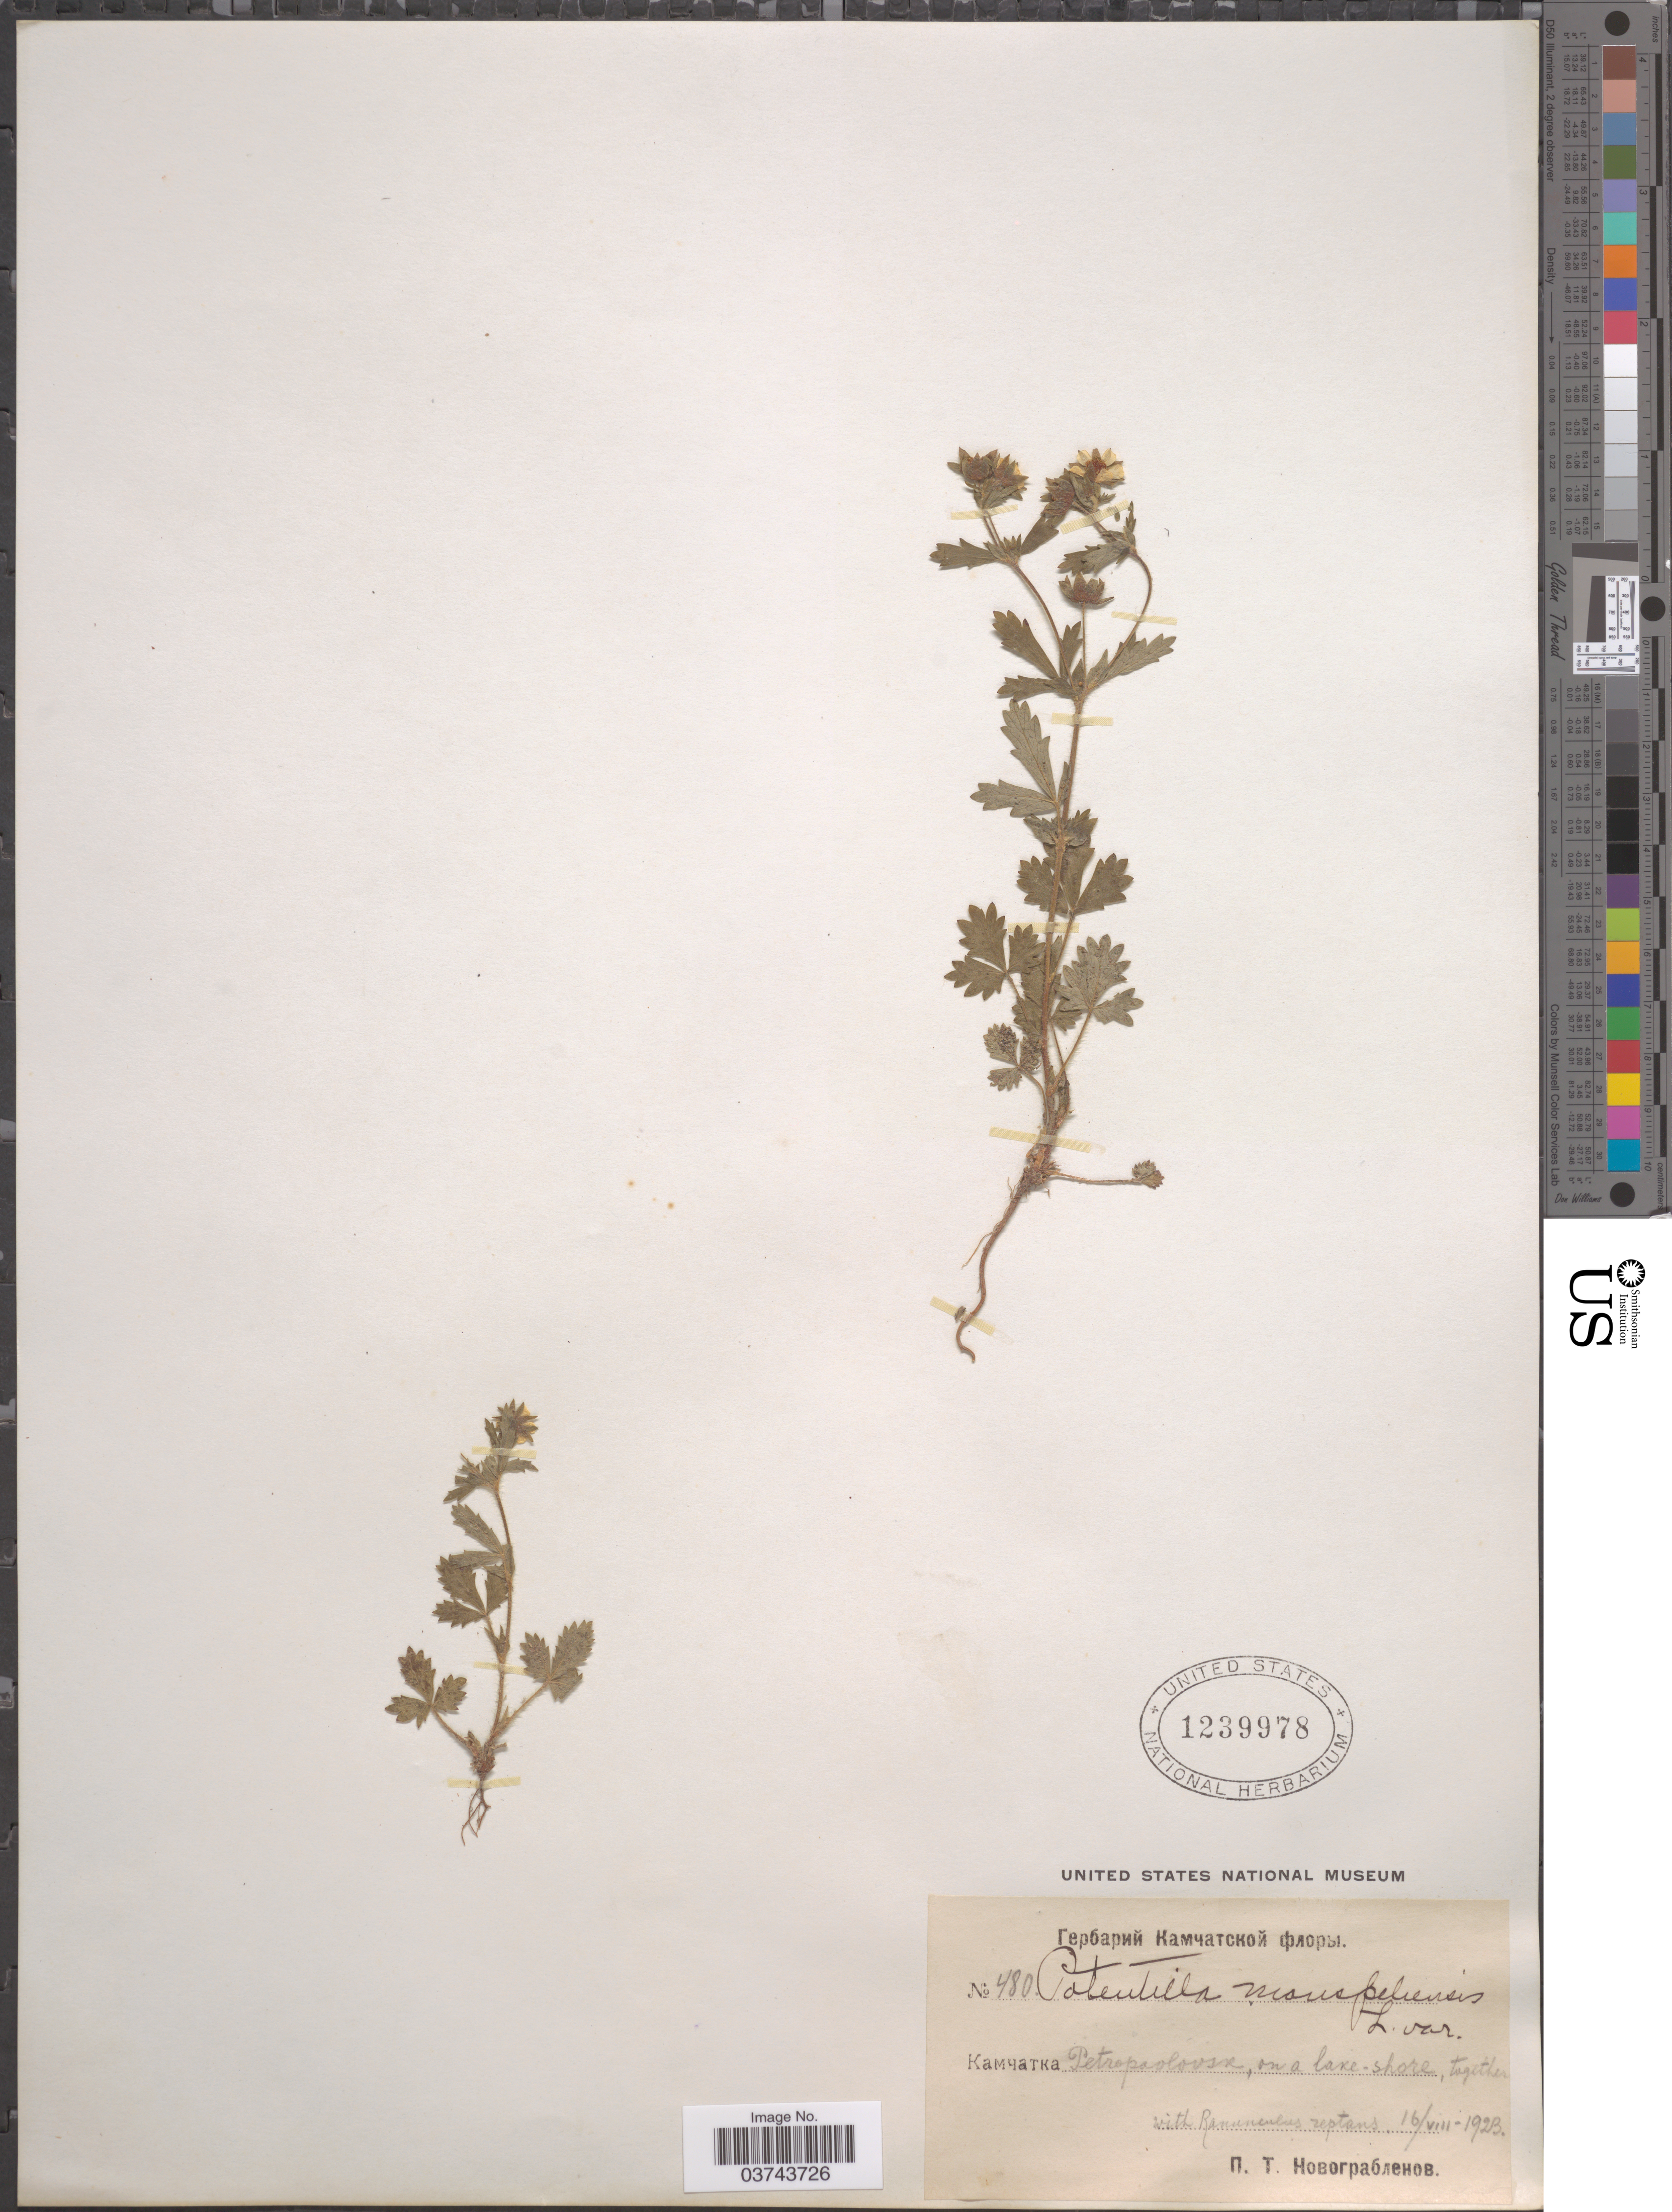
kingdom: Plantae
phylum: Tracheophyta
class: Magnoliopsida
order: Rosales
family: Rosaceae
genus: Potentilla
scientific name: Potentilla monspeliensis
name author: L.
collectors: X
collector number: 480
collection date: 1923-08-16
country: Russian Federation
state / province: Kamchatka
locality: Petropavlovsk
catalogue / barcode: US 1239978